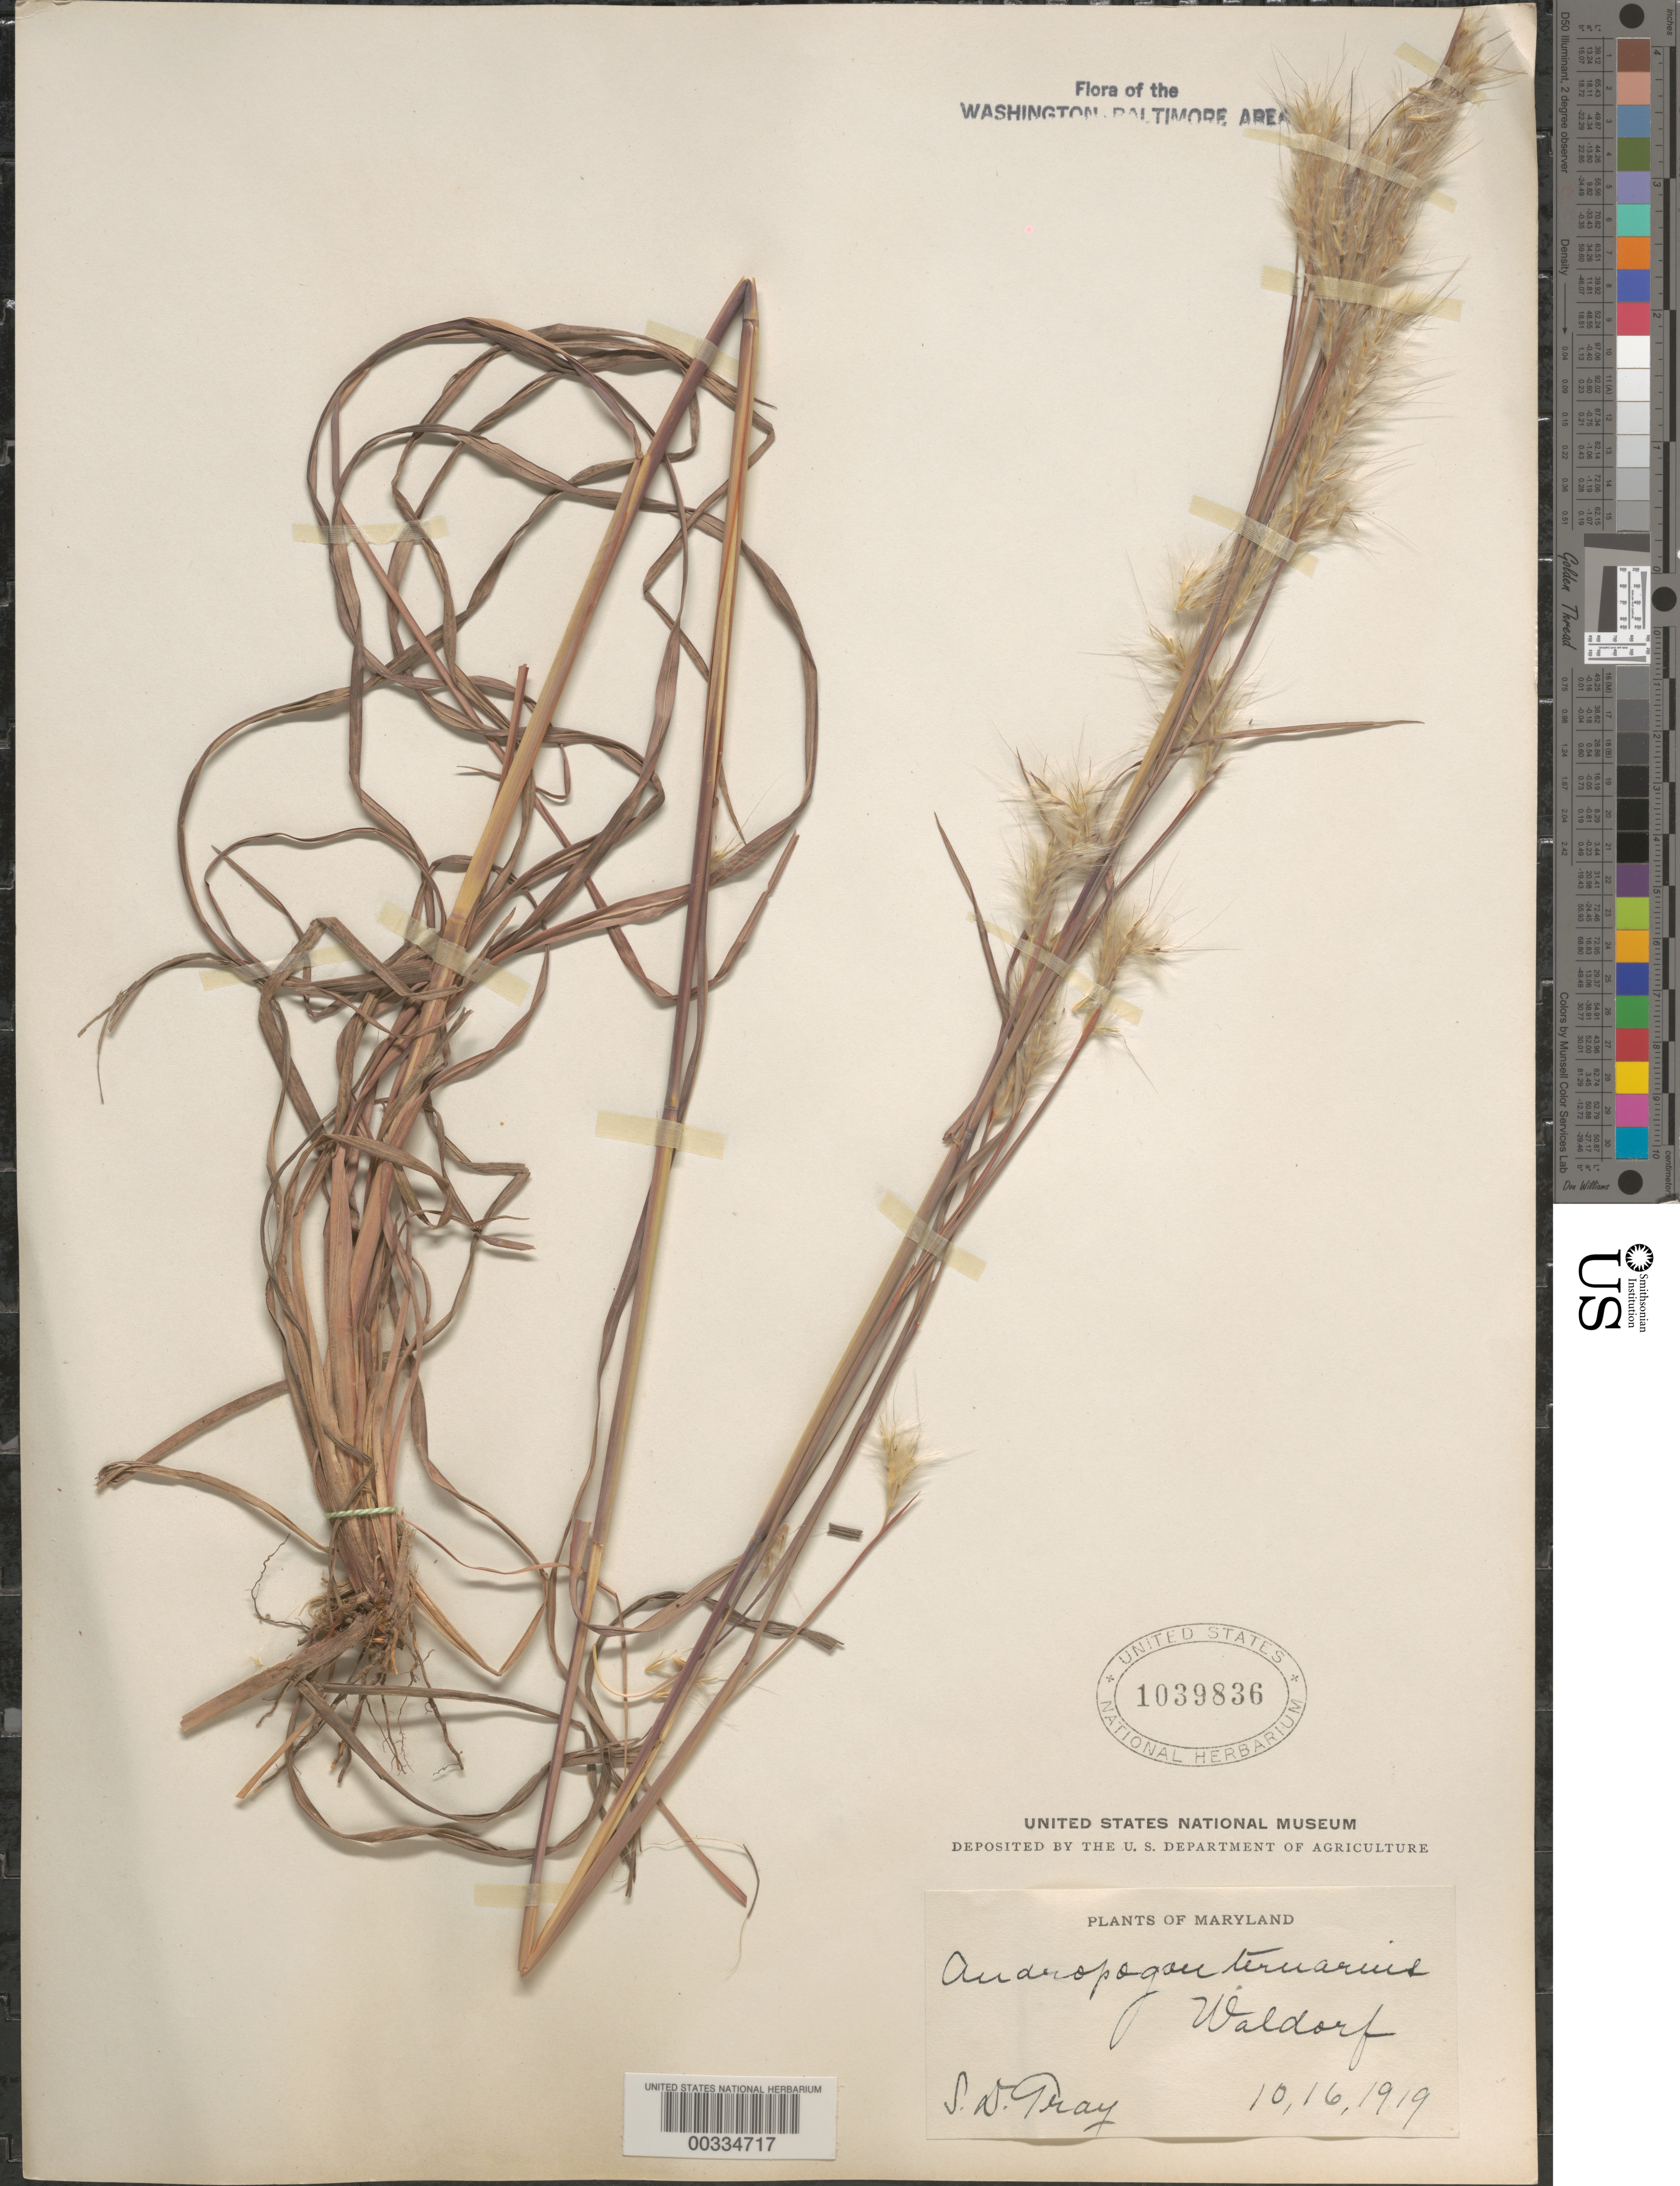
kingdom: Plantae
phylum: Tracheophyta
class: Liliopsida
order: Poales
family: Poaceae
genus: Andropogon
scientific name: Andropogon ternarius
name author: Michx.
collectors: S. W. Gray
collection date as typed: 16 Oct 1919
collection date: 1919-10-16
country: United States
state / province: Maryland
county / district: Charles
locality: Waldorf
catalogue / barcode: US 1039836